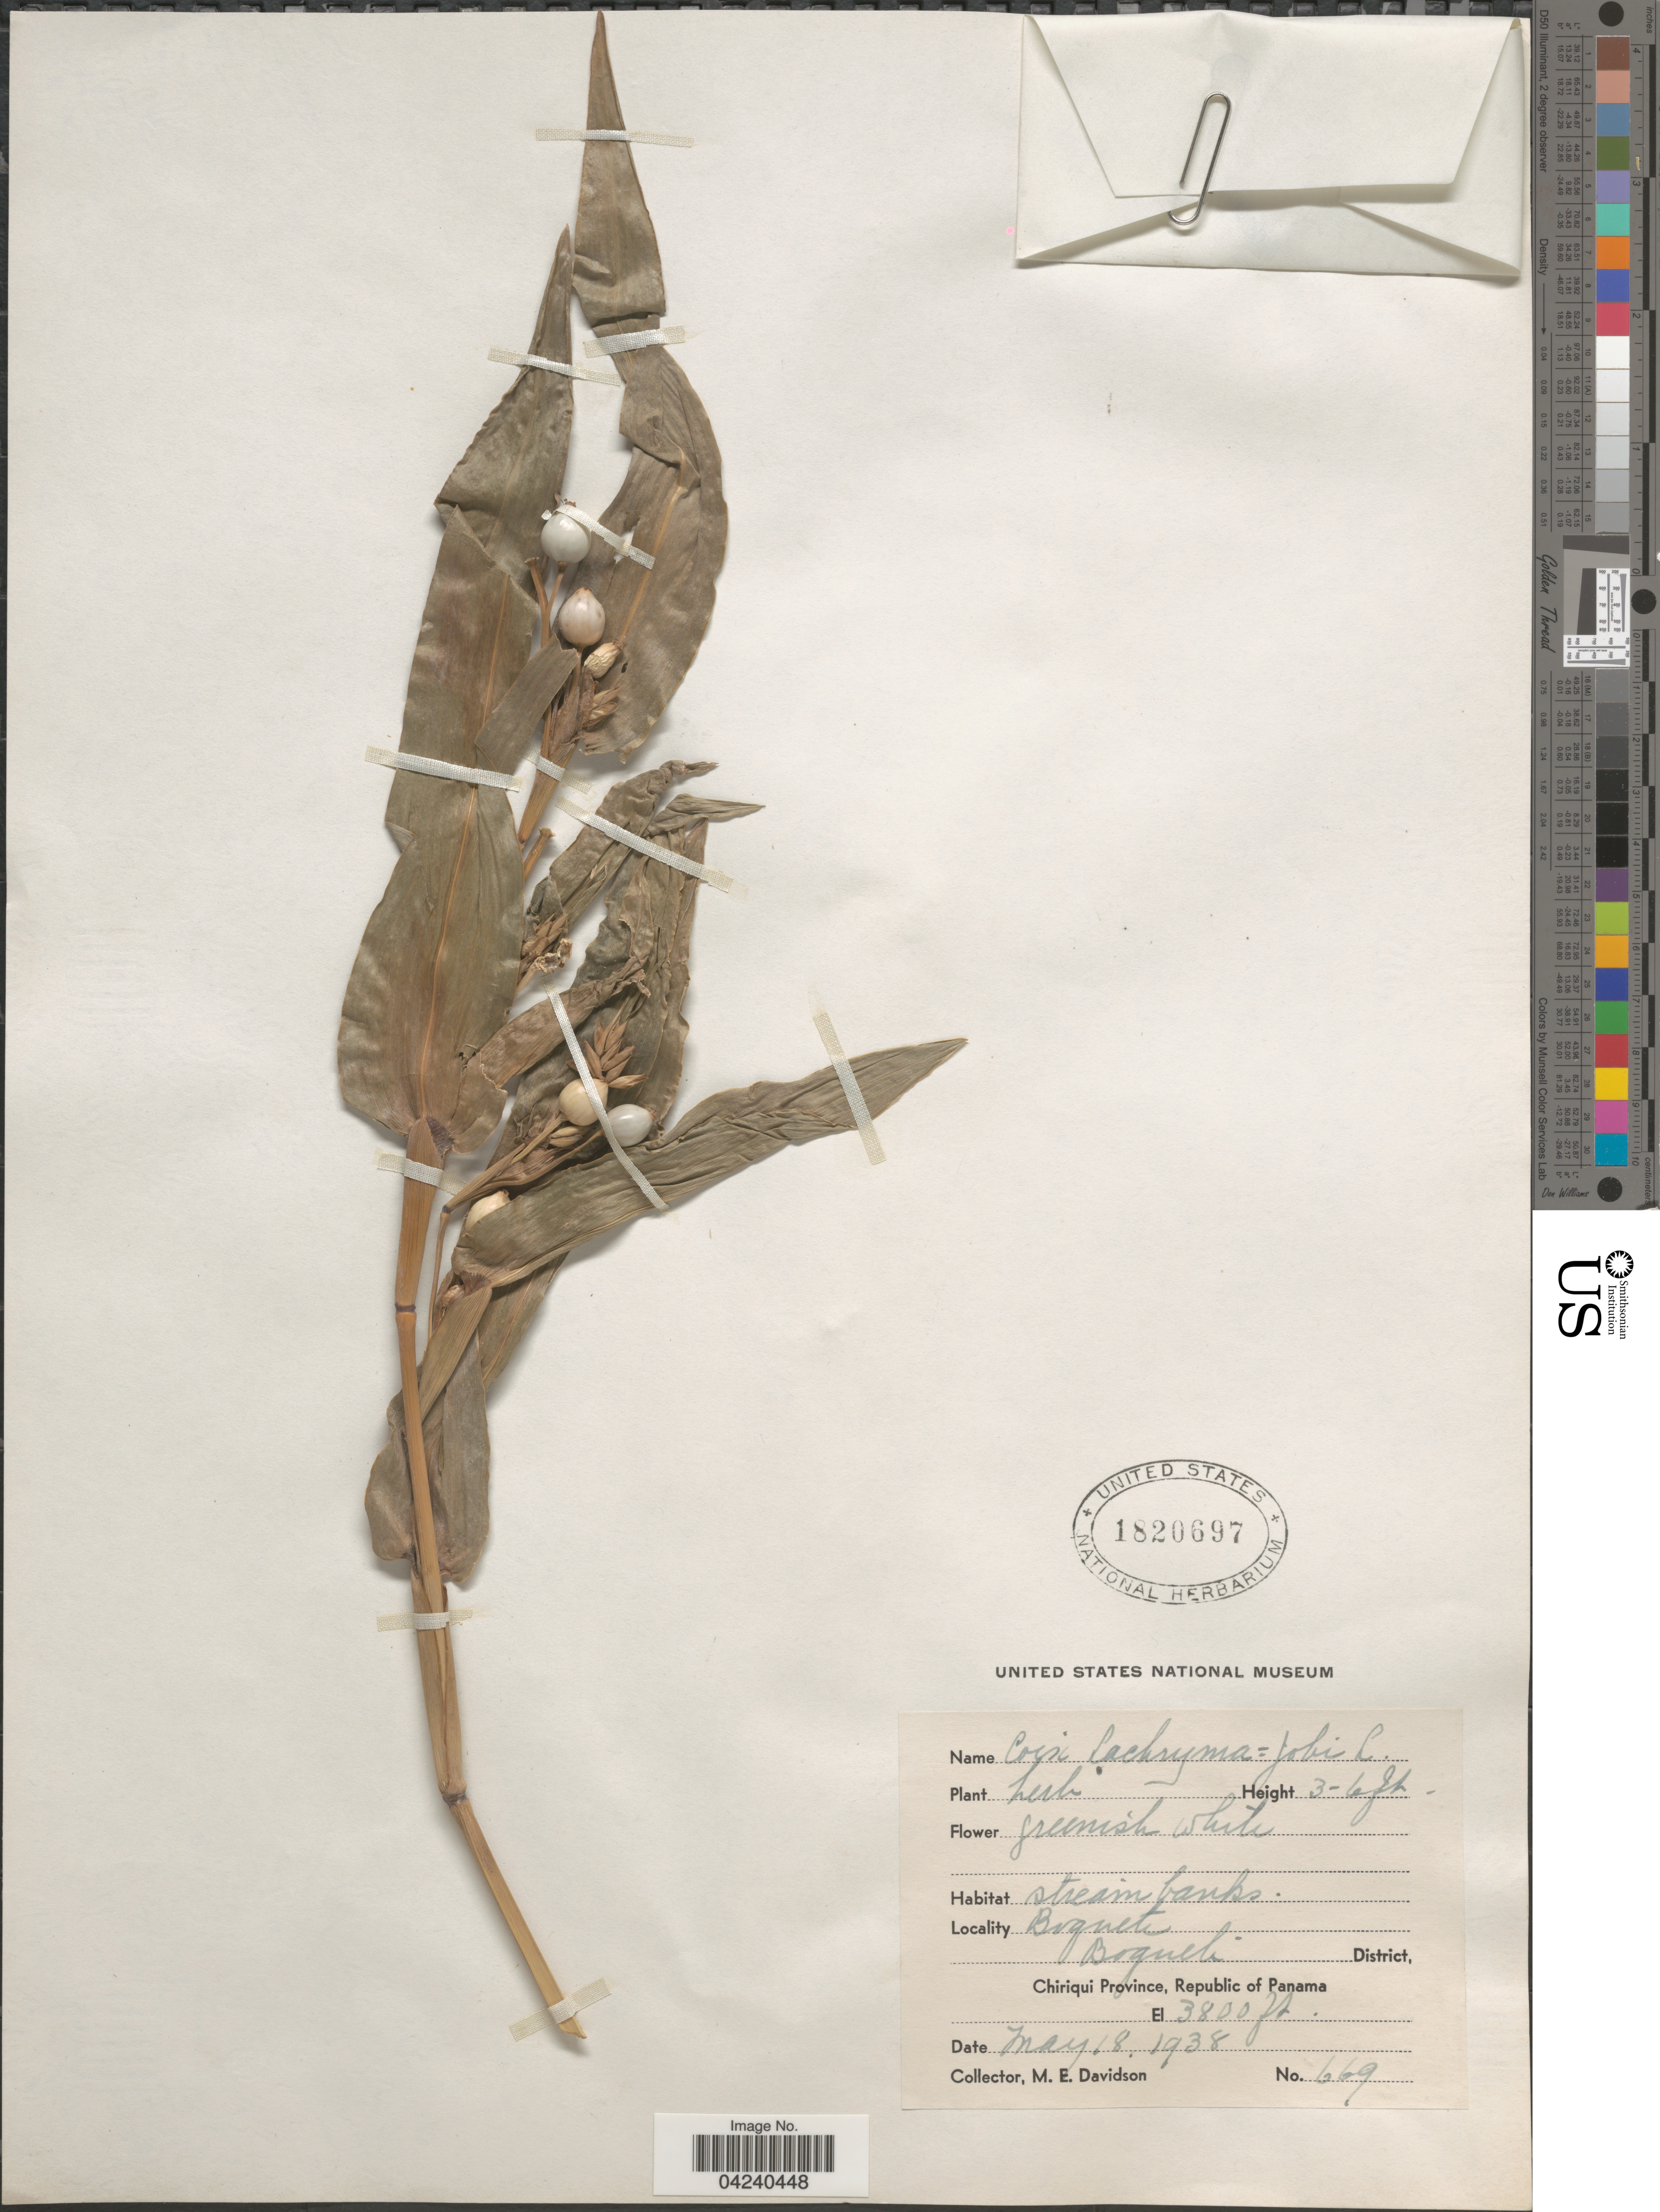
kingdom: Plantae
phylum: Tracheophyta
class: Liliopsida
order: Poales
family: Poaceae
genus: Coix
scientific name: Coix lacryma-jobi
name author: L.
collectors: M. E. Davidson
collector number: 669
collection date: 1938-05-18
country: Panama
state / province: Chiriqui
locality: Boquete. Boquete District.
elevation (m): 1158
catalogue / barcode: US 1820697